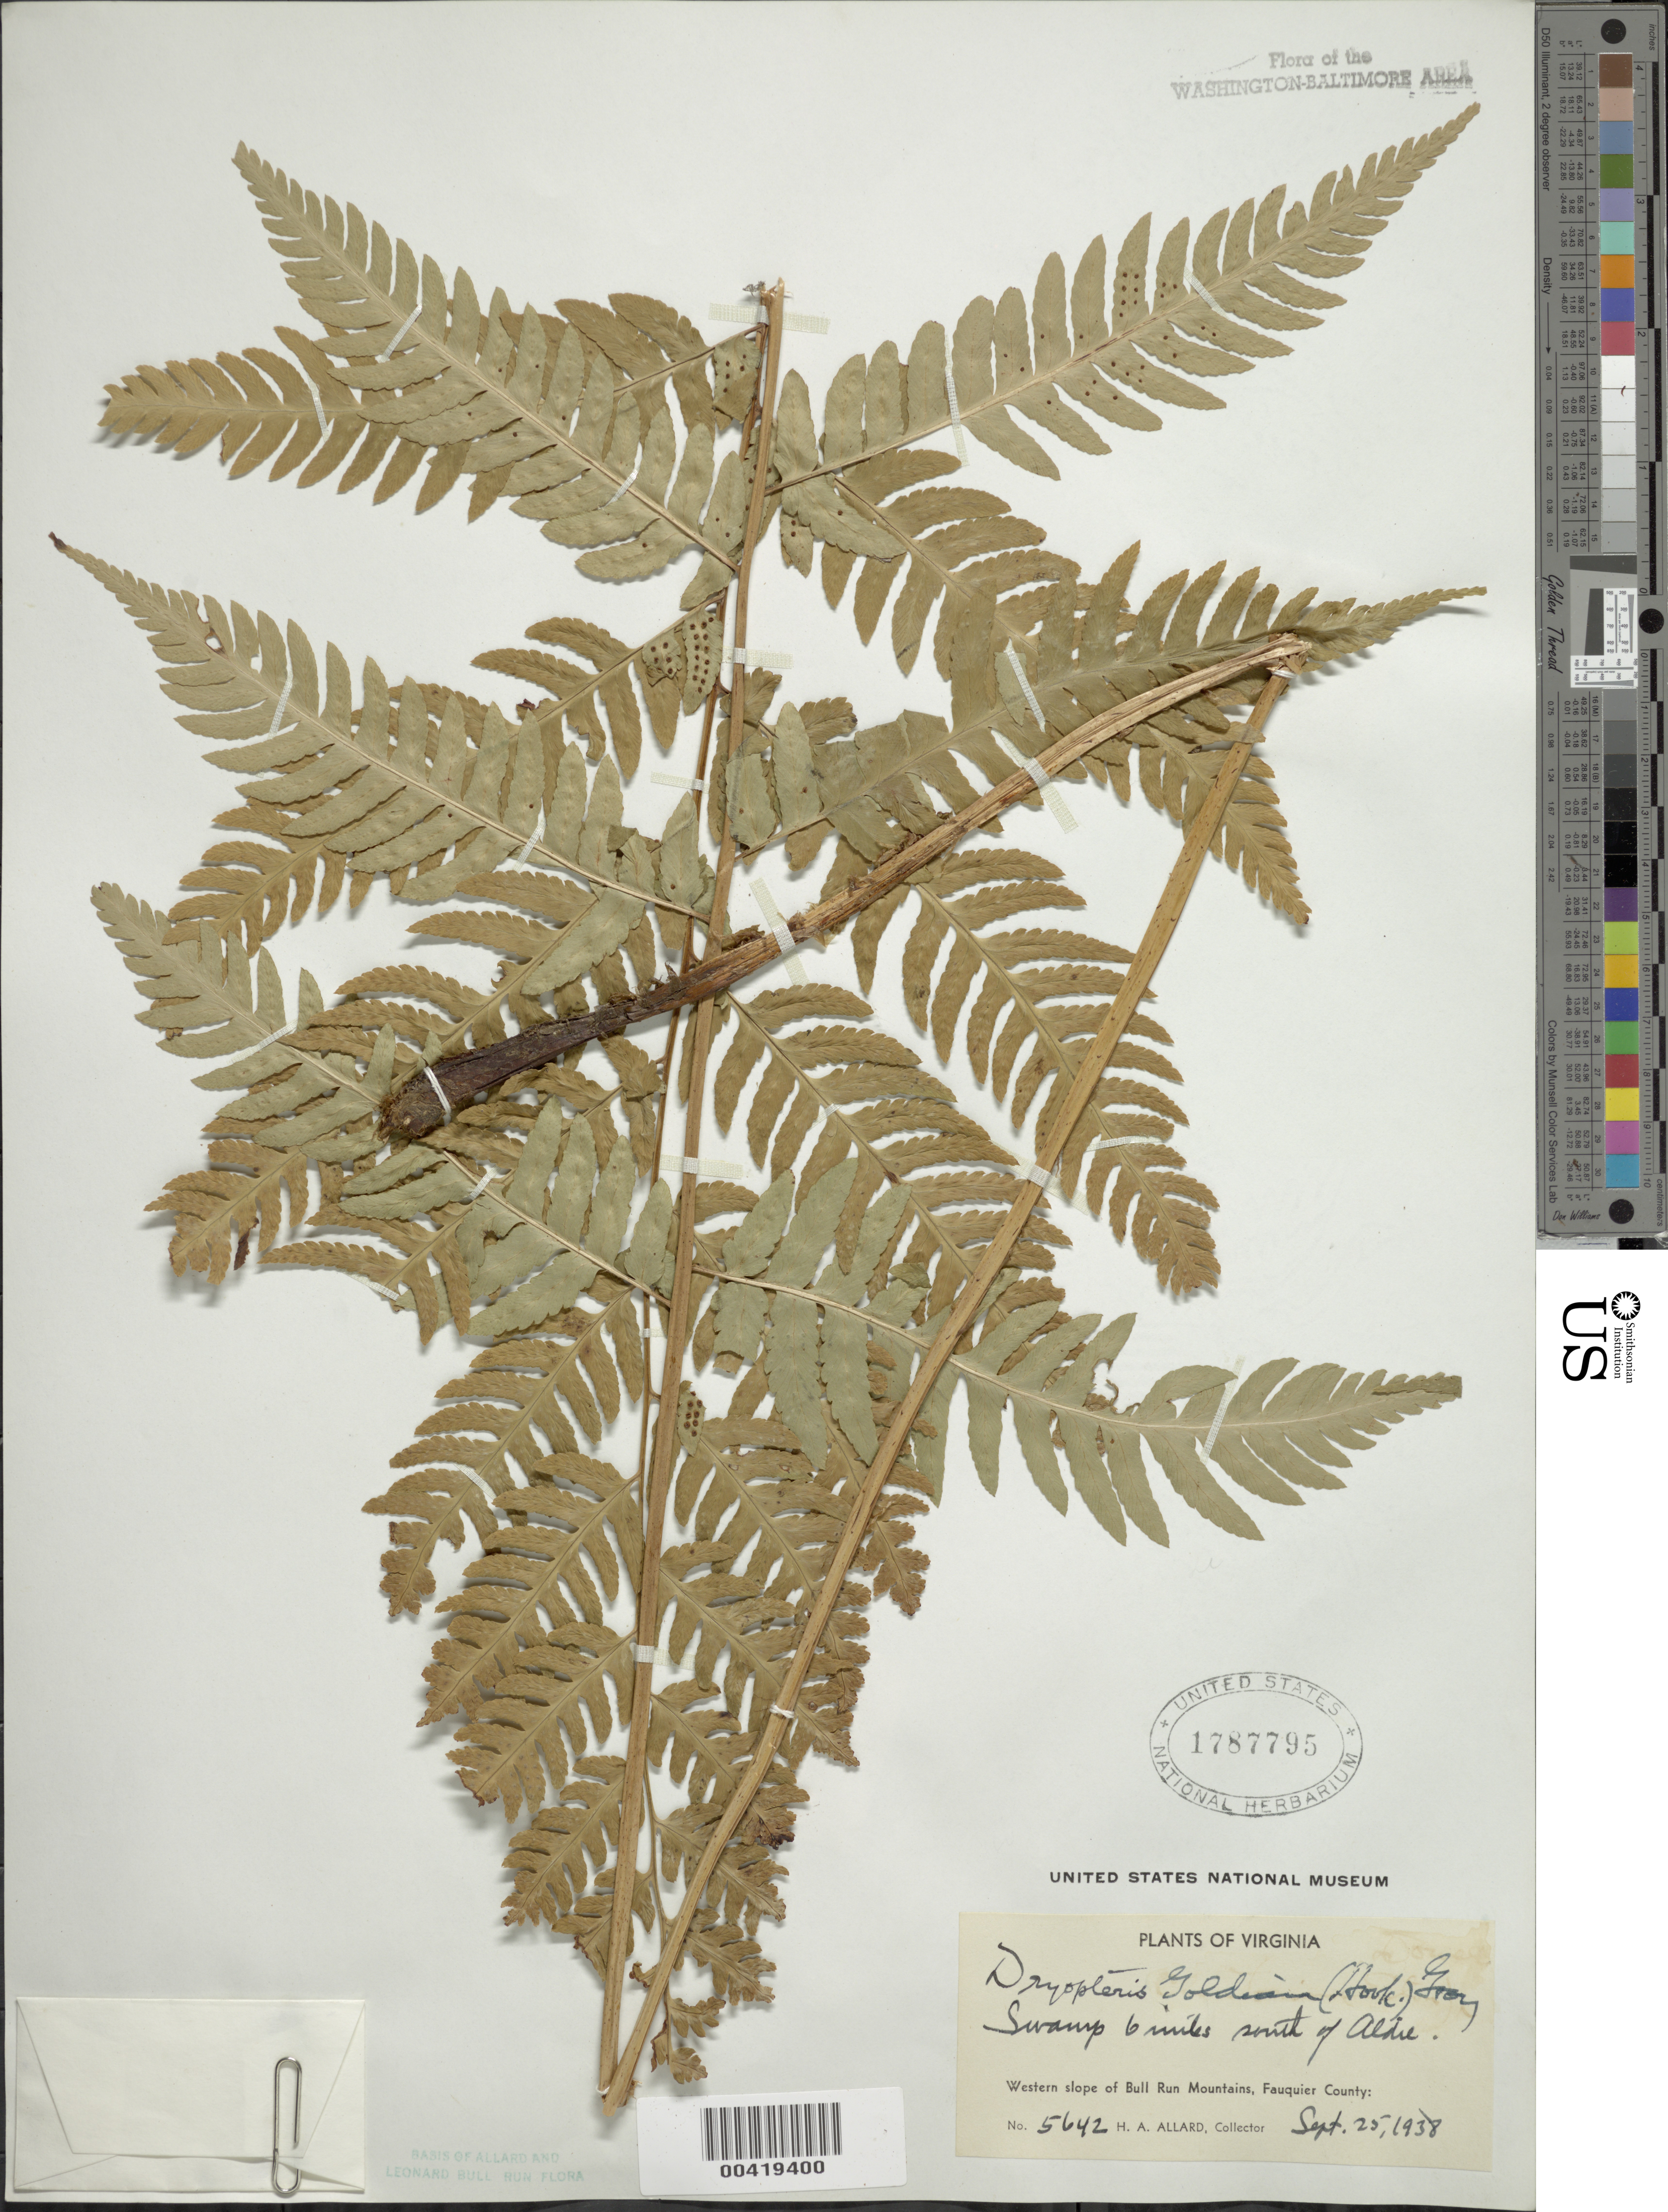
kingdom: Plantae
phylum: Tracheophyta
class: Polypodiopsida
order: Polypodiales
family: Dryopteridaceae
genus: Dryopteris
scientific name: Dryopteris goldiana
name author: (Hook. ex Goldie) A. Gray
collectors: H. A. Allard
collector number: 5642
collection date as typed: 25 Sep 1938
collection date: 1938-09-25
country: United States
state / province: Virginia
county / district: Fauquier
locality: South of Aldie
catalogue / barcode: US 1787795